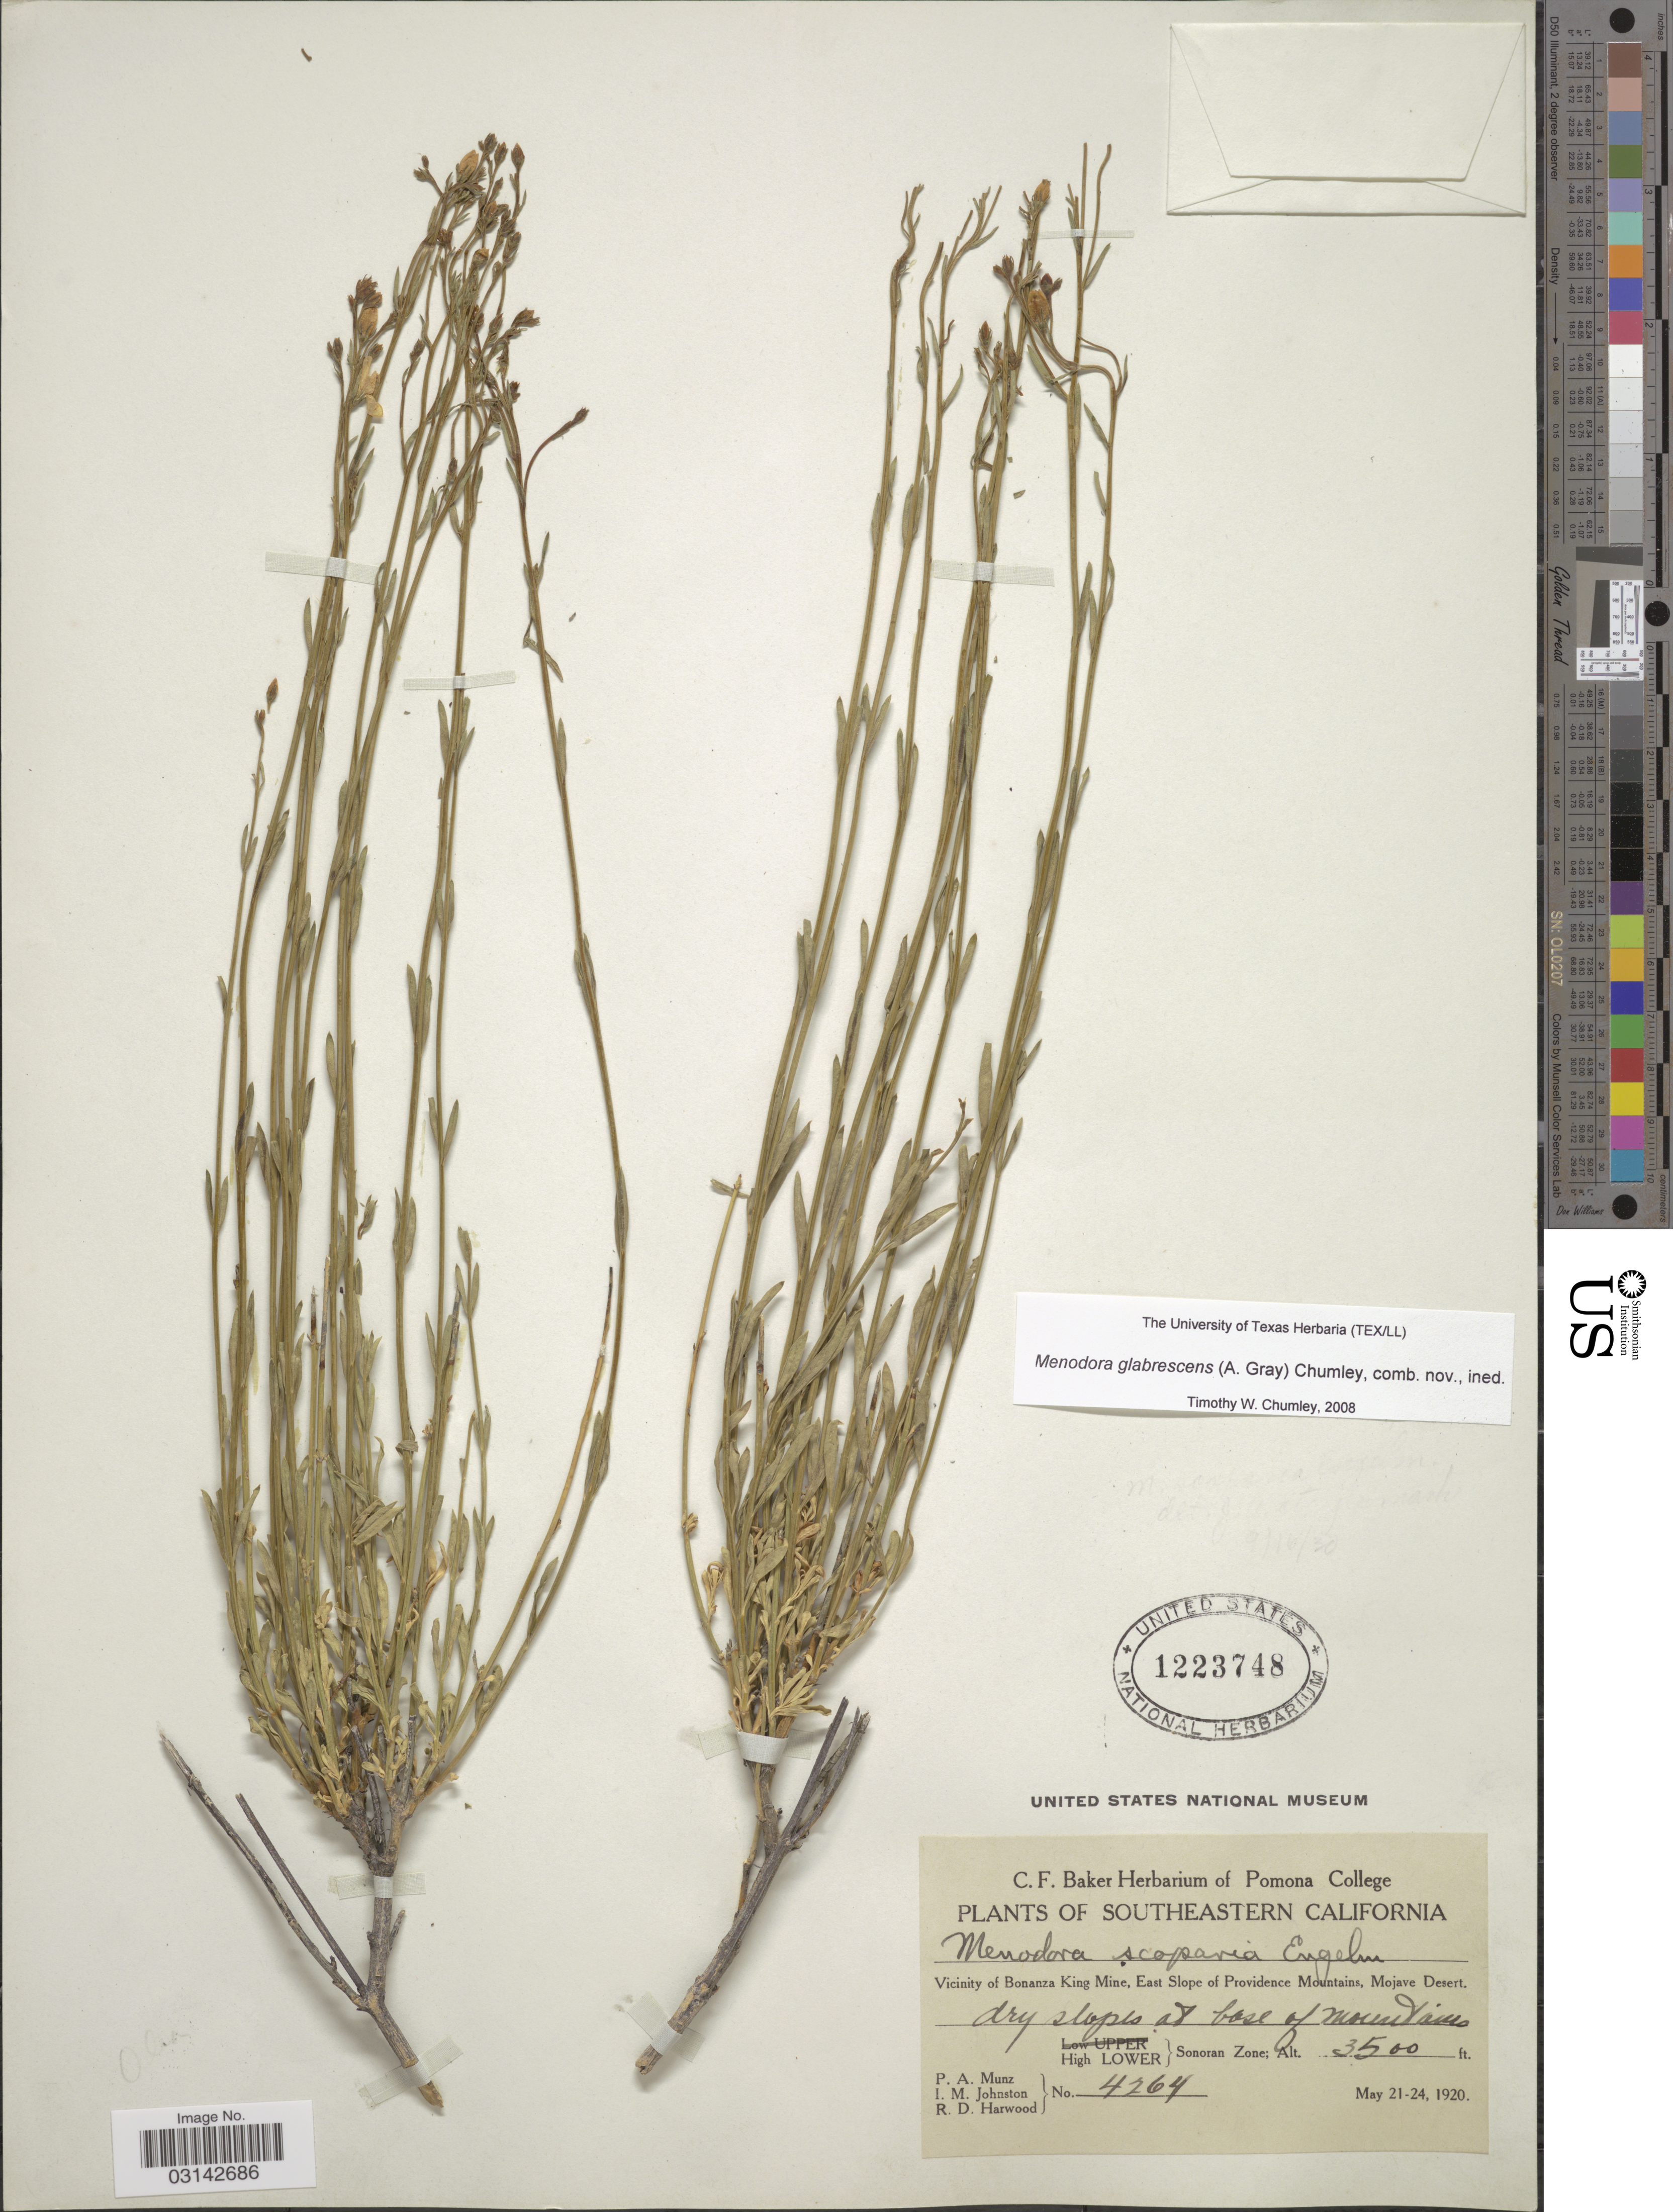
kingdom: Plantae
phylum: Tracheophyta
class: Magnoliopsida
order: Lamiales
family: Oleaceae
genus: Menodora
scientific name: Menodora glabrescens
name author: Chumley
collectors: P. A. Munz, I.M. Johnston & R. Harwood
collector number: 4264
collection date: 1920-05-21/1920-05-24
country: United States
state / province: California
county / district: San Bernardino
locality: Southeastern California, Vicinity of Bonanza King Mine, East of Providence Mountains, Mojave Desert. High Lower, Sonoran Zone.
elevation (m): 1067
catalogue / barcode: US 1223748